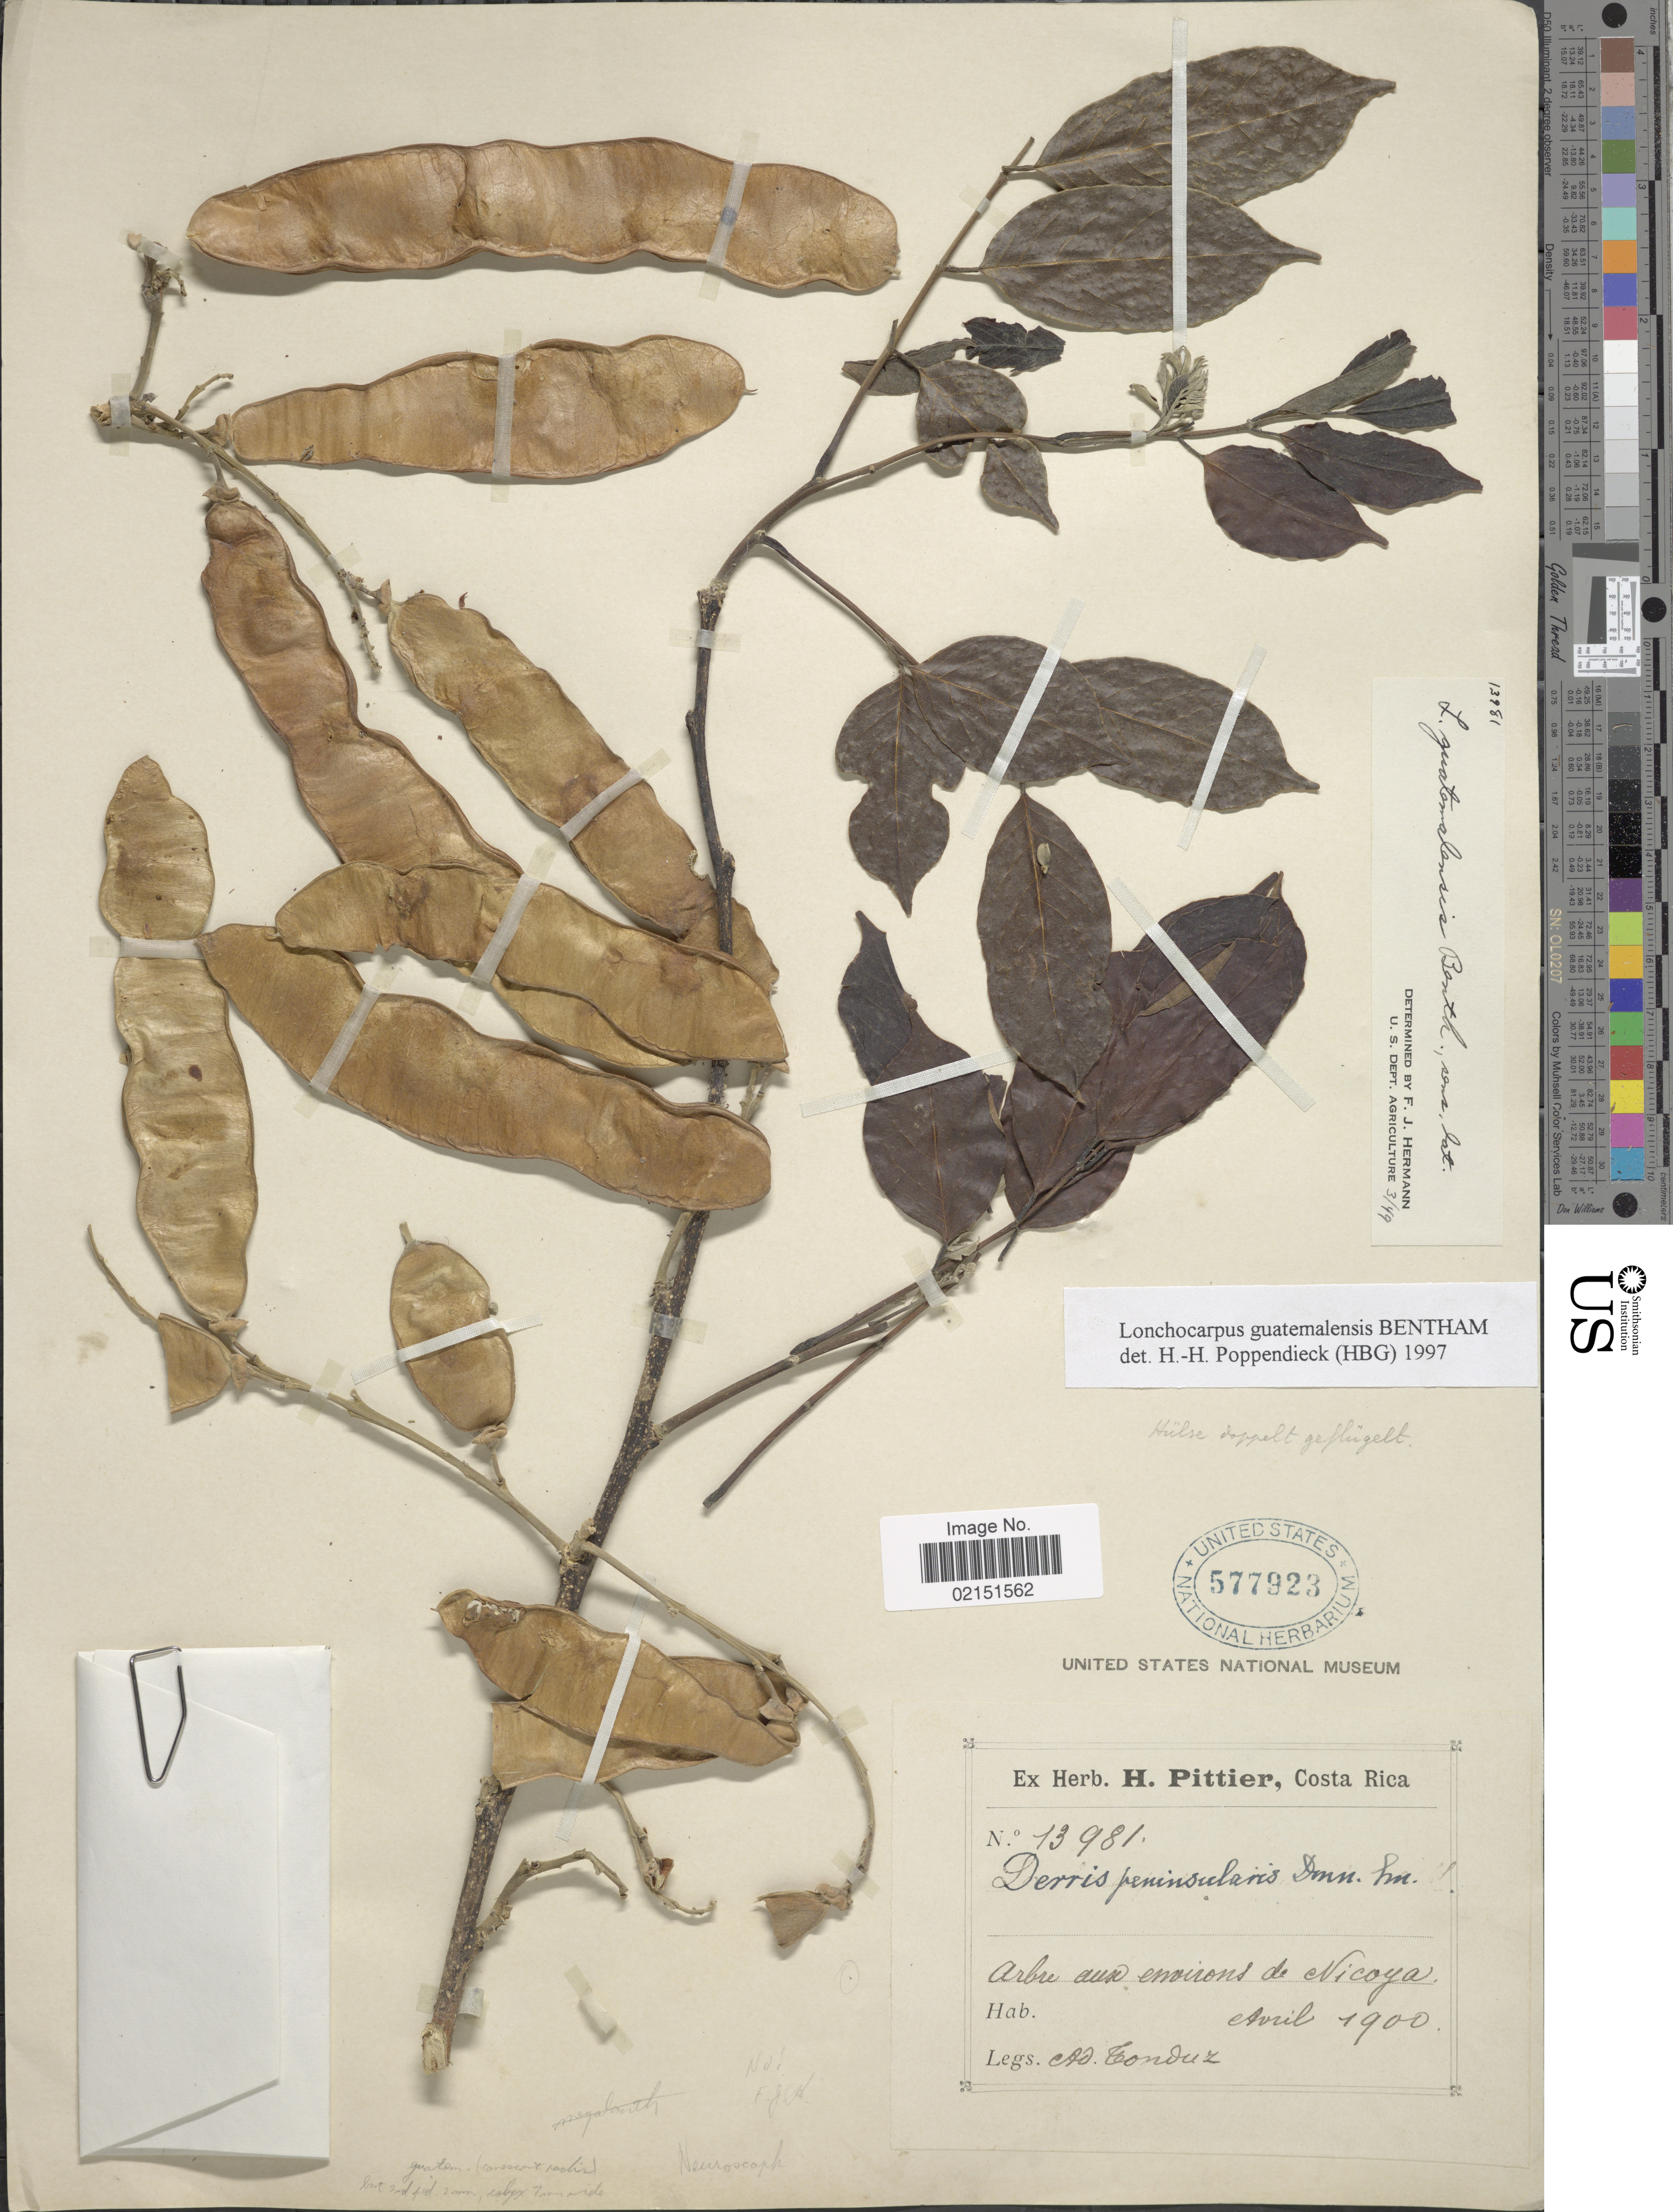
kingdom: Plantae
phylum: Tracheophyta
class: Magnoliopsida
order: Fabales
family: Fabaceae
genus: Lonchocarpus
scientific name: Lonchocarpus guatemalensis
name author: Benth.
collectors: A. Tonduz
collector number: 13981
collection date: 1900-04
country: Costa Rica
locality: Arbre aux environs de Nicoya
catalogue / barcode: US 577923